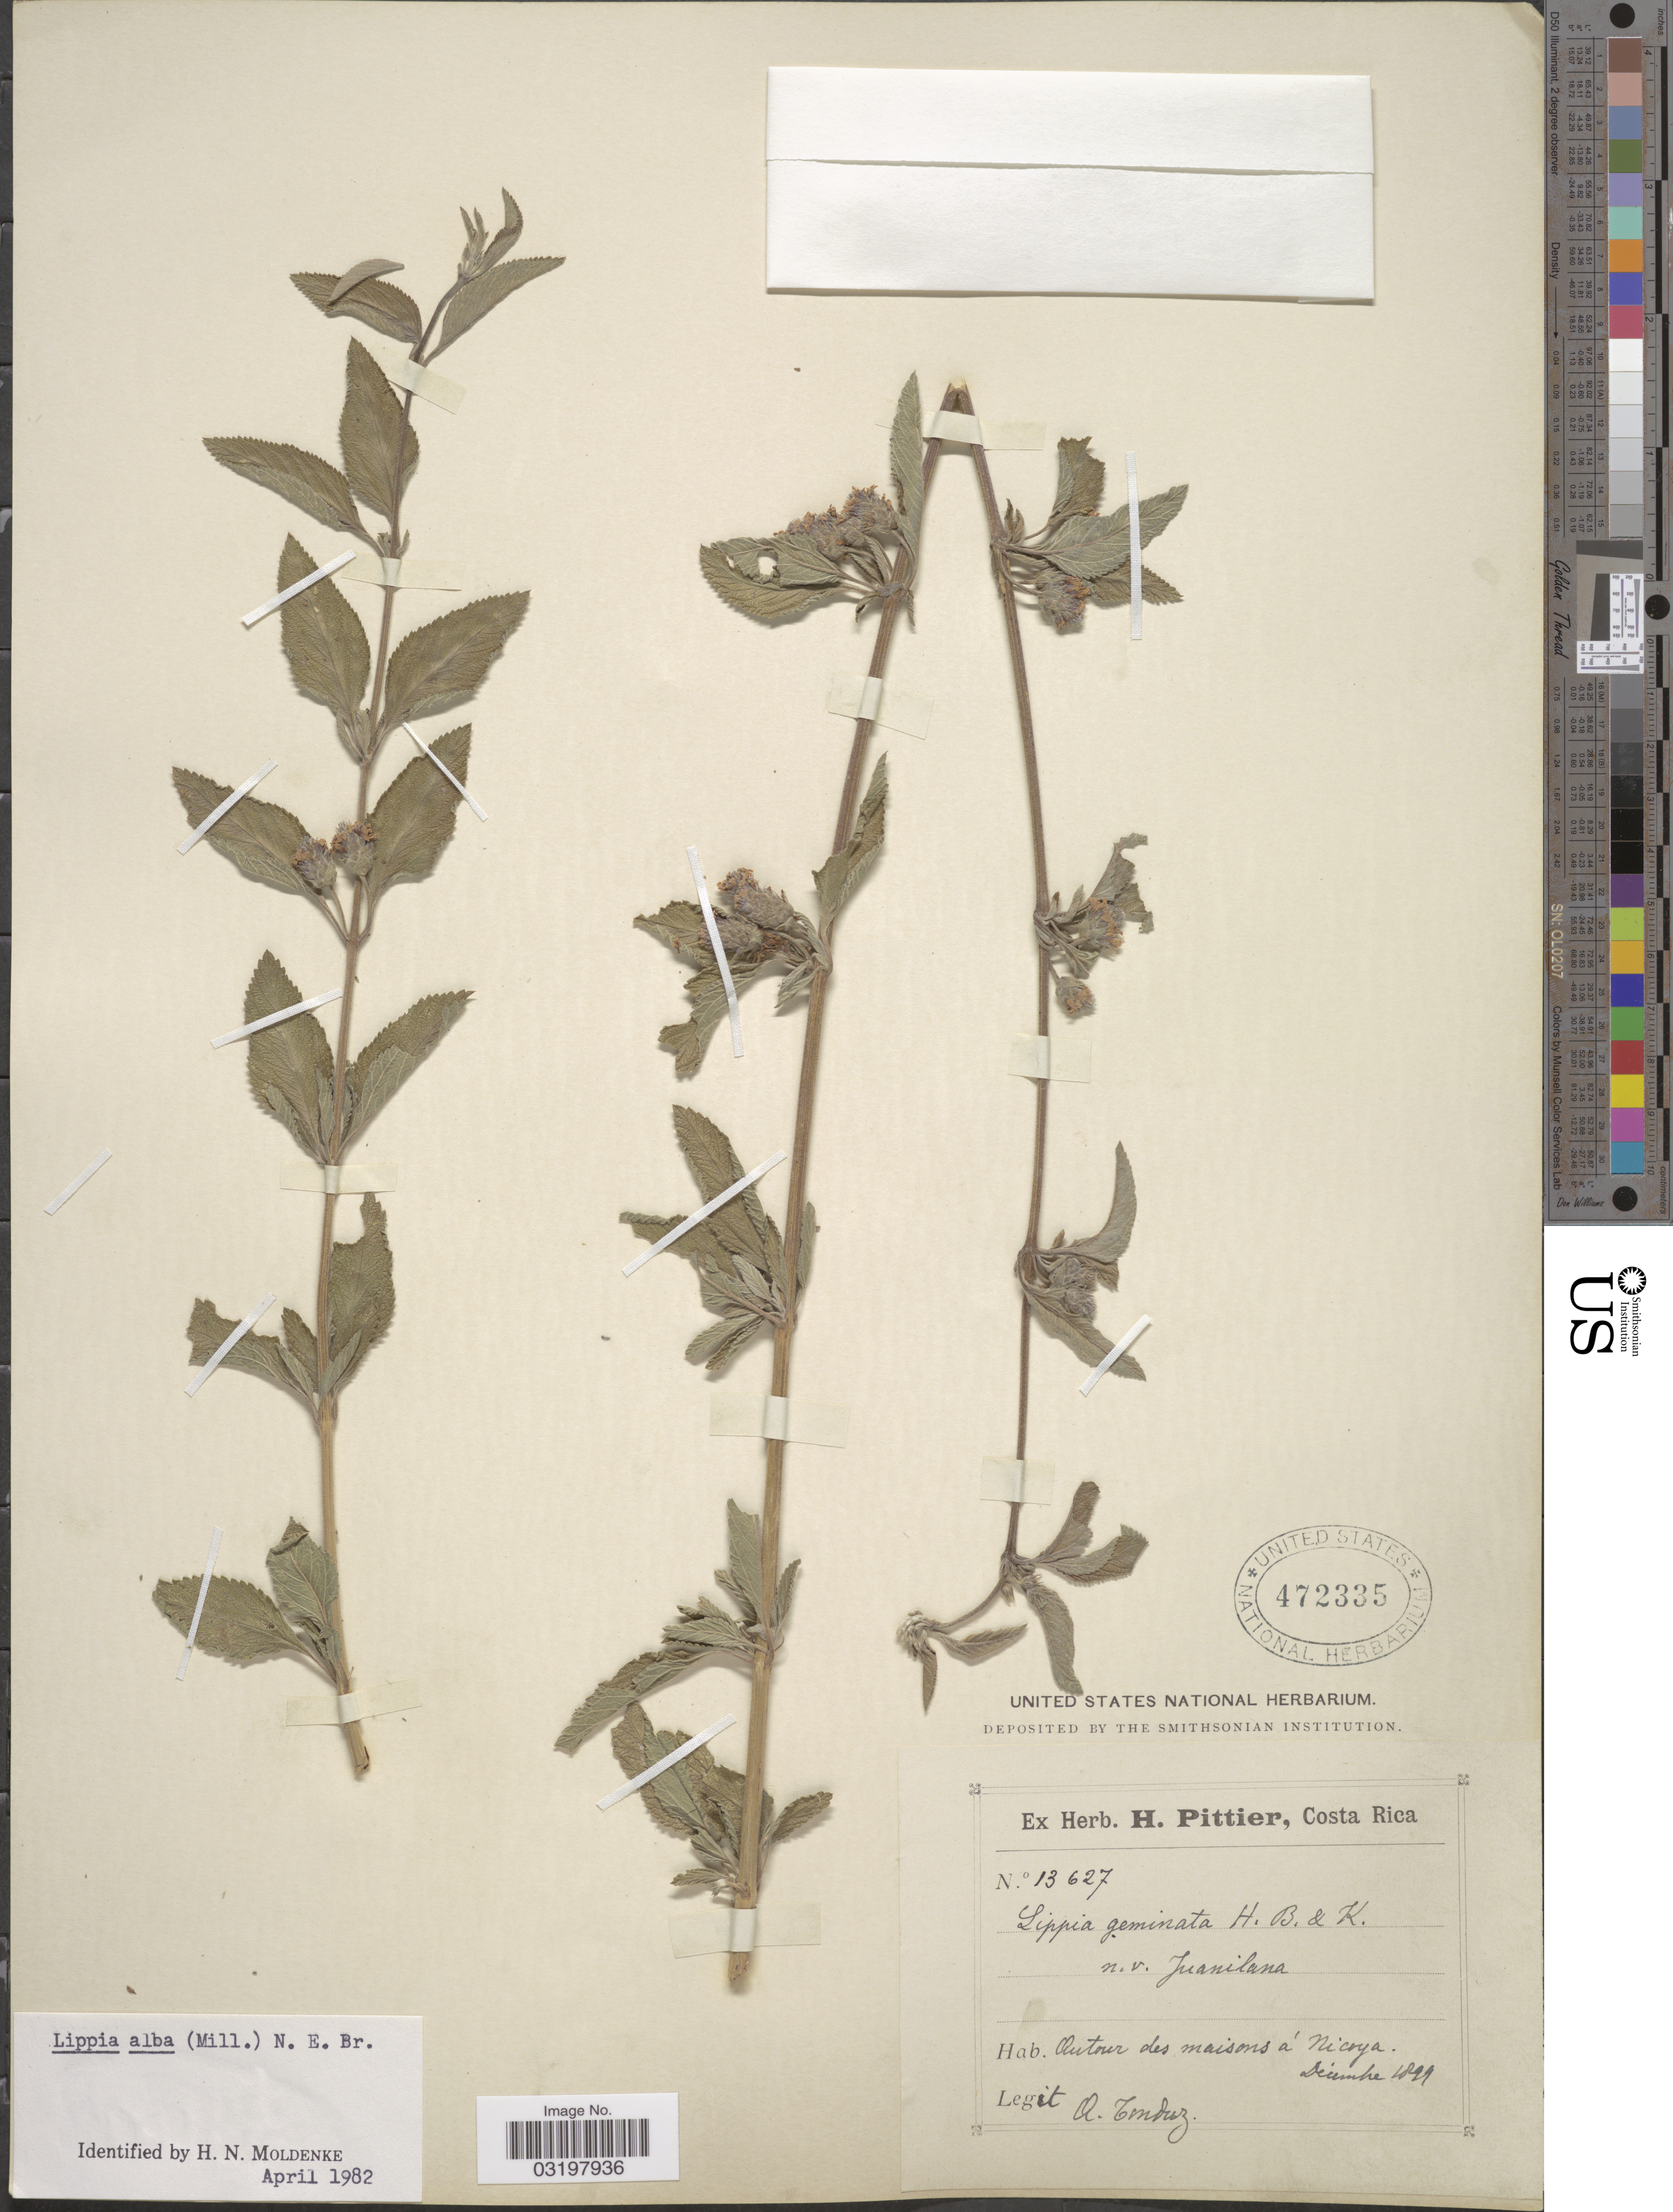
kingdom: Plantae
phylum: Tracheophyta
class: Magnoliopsida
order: Lamiales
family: Verbenaceae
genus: Lippia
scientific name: Lippia alba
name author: (Mill.) N.E. Br. ex Britton & P. Wilson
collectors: A. Tonduz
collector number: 13627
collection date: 1899-12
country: Costa Rica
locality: Autour des maisons á Nicoya.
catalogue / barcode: US 472335